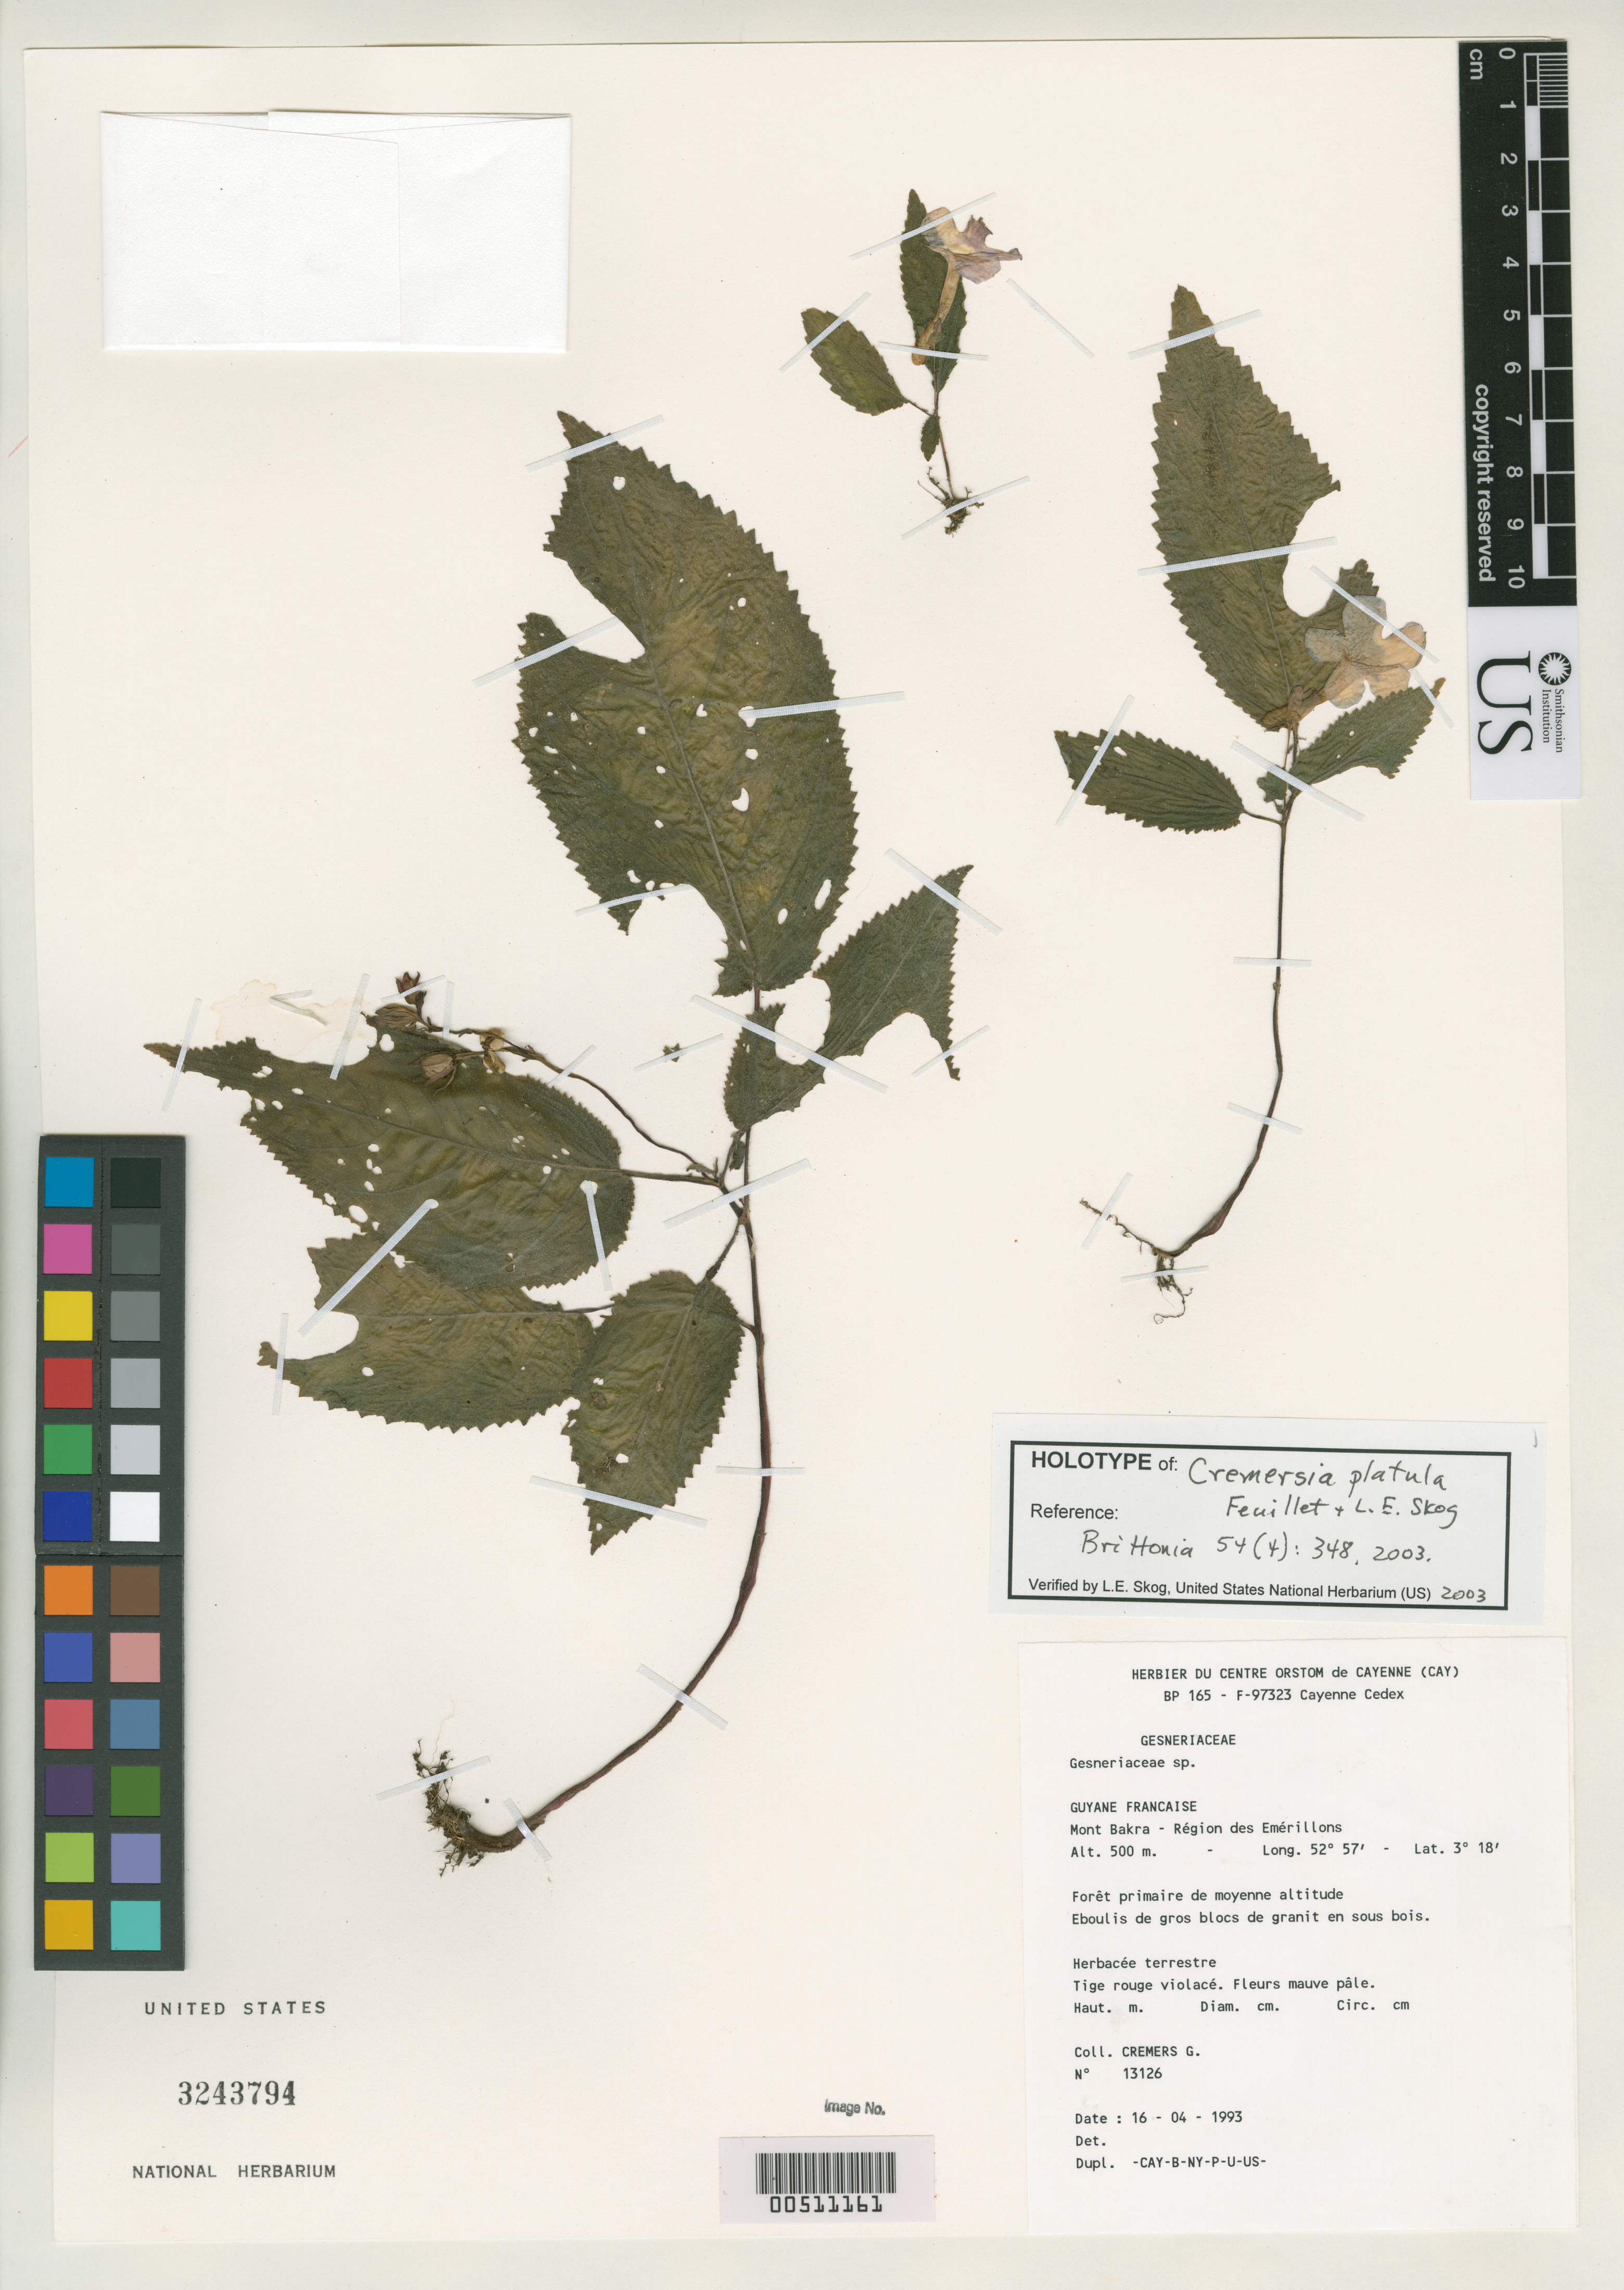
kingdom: Plantae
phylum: Tracheophyta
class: Magnoliopsida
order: Lamiales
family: Gesneriaceae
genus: Cremersia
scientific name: Cremersia platula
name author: Feuillet & L.E. Skog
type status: Holotype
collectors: G. Cremers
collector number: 13126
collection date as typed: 16 Apr 1993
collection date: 1993-04-16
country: French Guiana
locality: Mont Bakra - Région des Emérillons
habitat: Forêt primaire de moyenne altitude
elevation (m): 500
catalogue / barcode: US 3243794